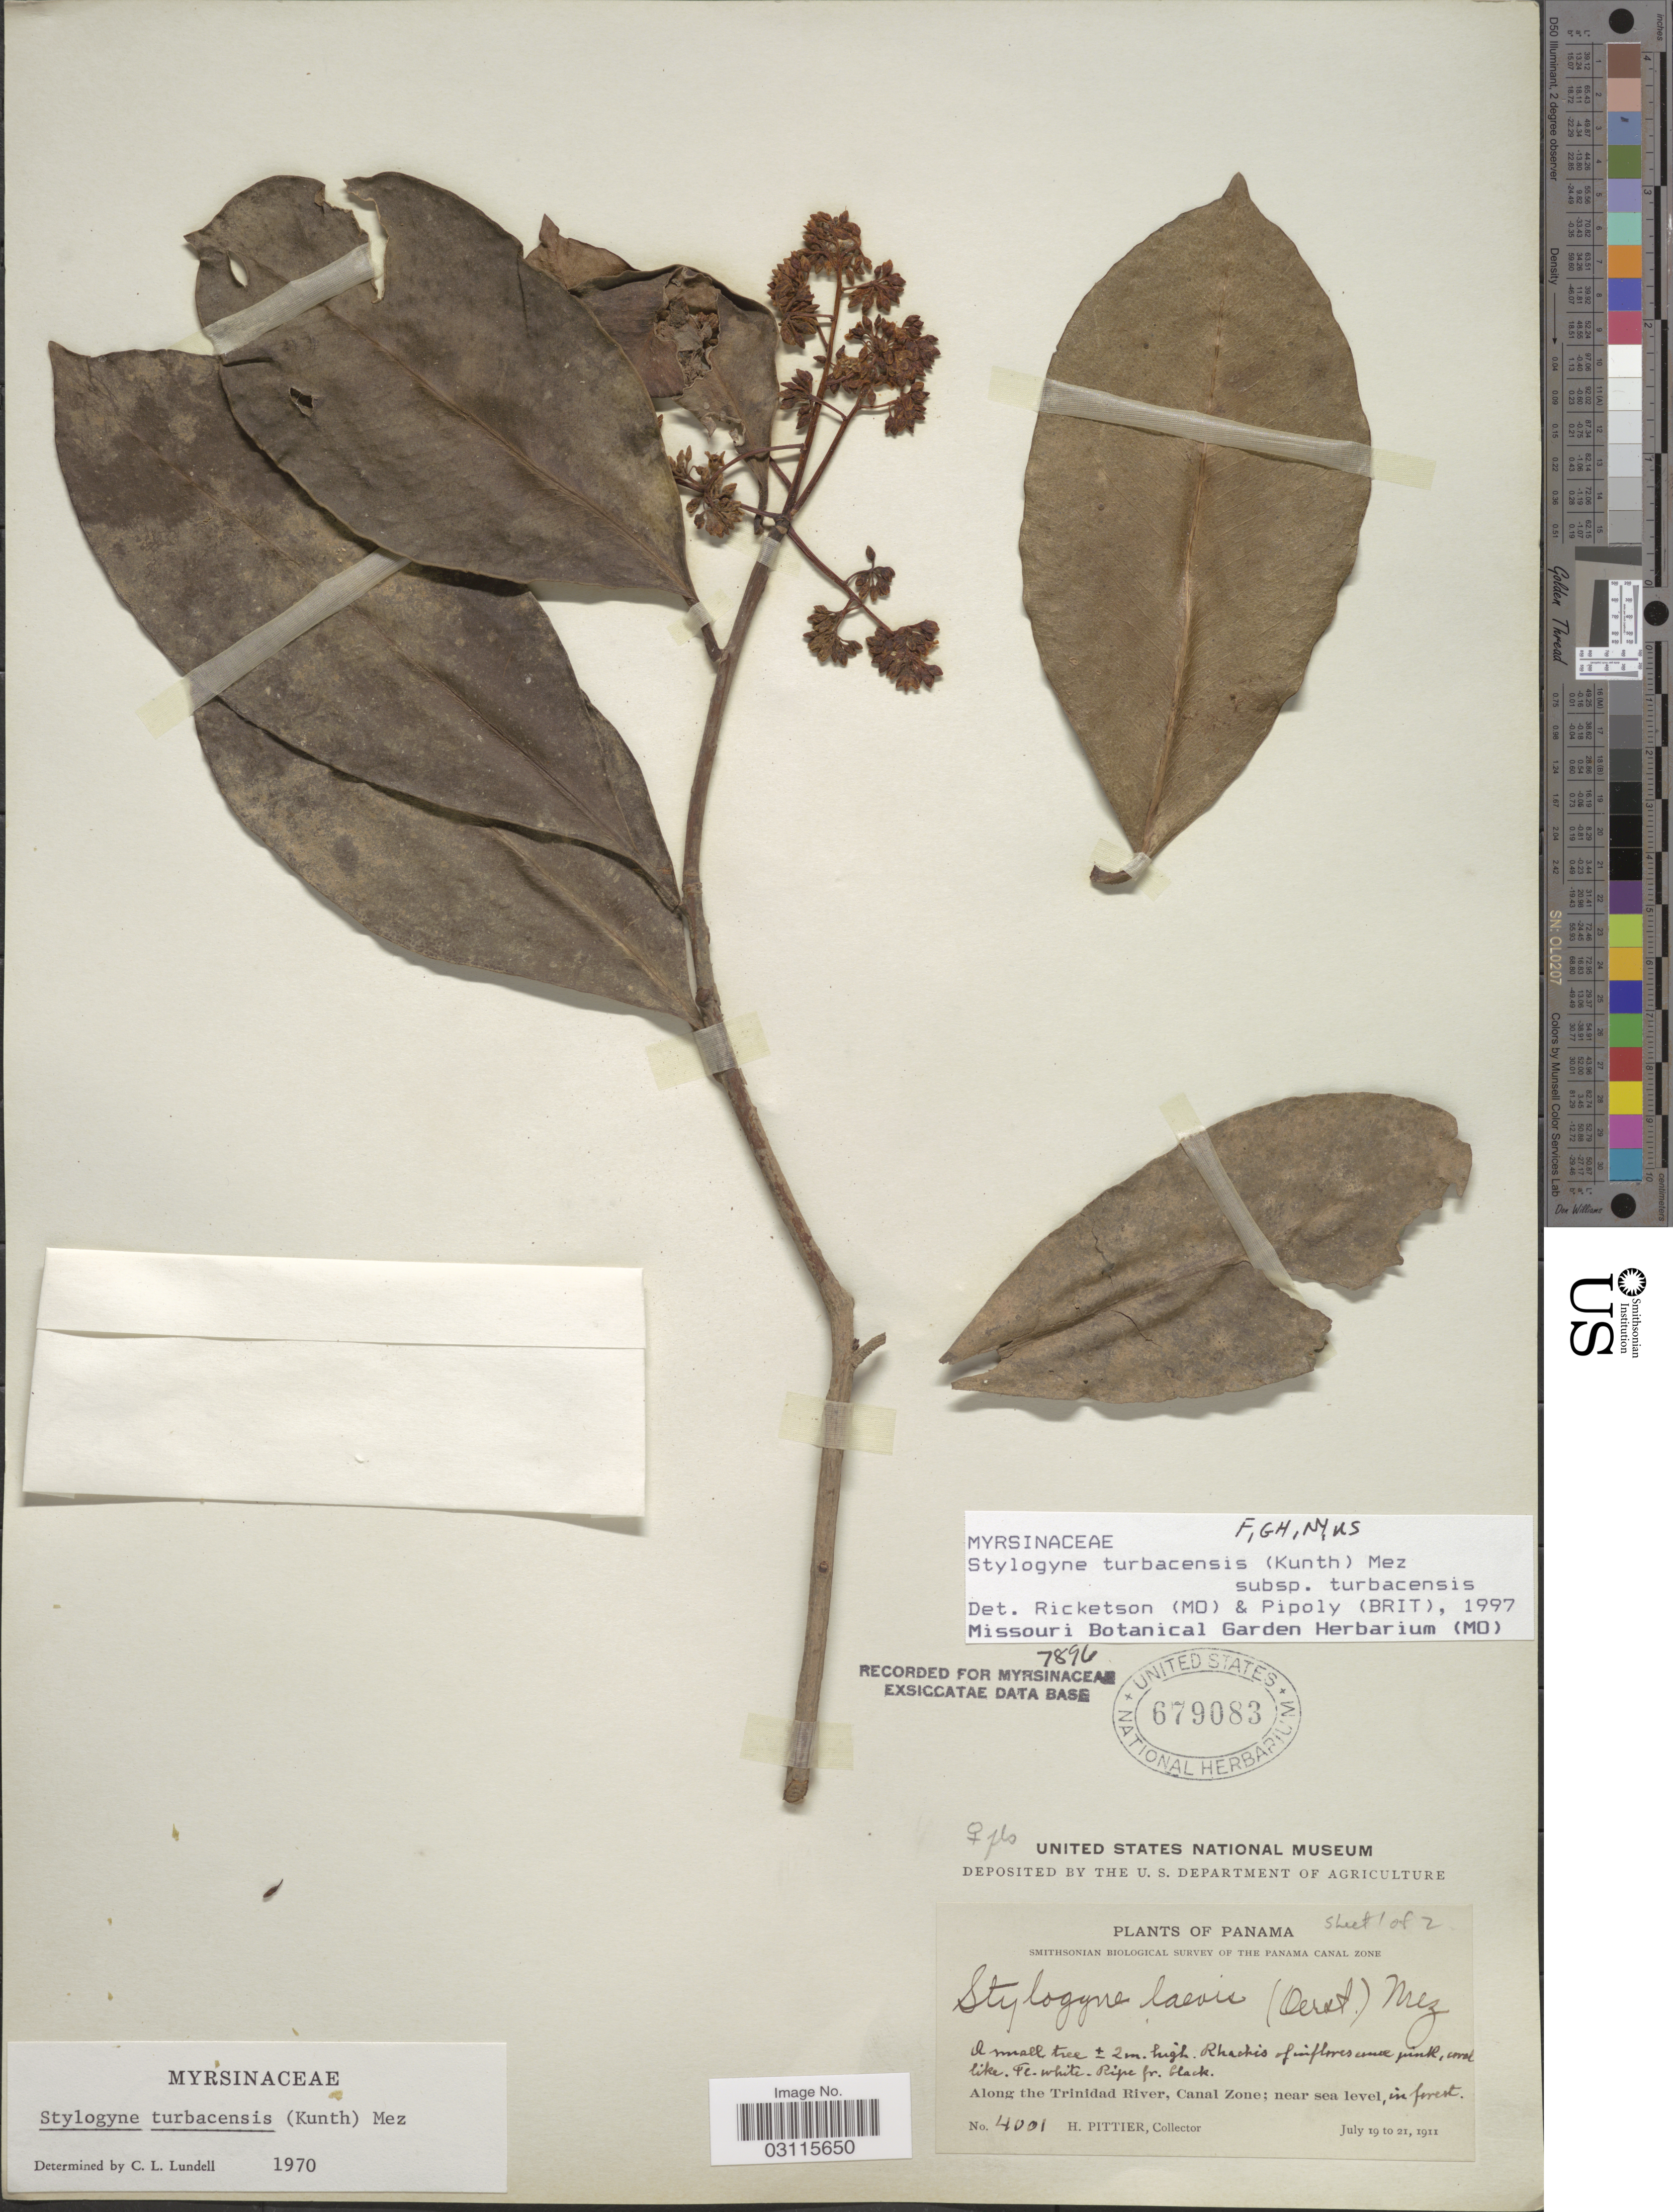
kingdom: Plantae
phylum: Tracheophyta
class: Magnoliopsida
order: Ericales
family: Primulaceae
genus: Stylogyne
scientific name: Stylogyne turbacensis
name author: (Kunth) Mez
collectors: H. F. Pittier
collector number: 4001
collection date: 1911-07-19/1911-07-21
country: Panama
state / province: Colón / Panamá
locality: Along the Trinidad River, Canal Zone.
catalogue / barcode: US 679083